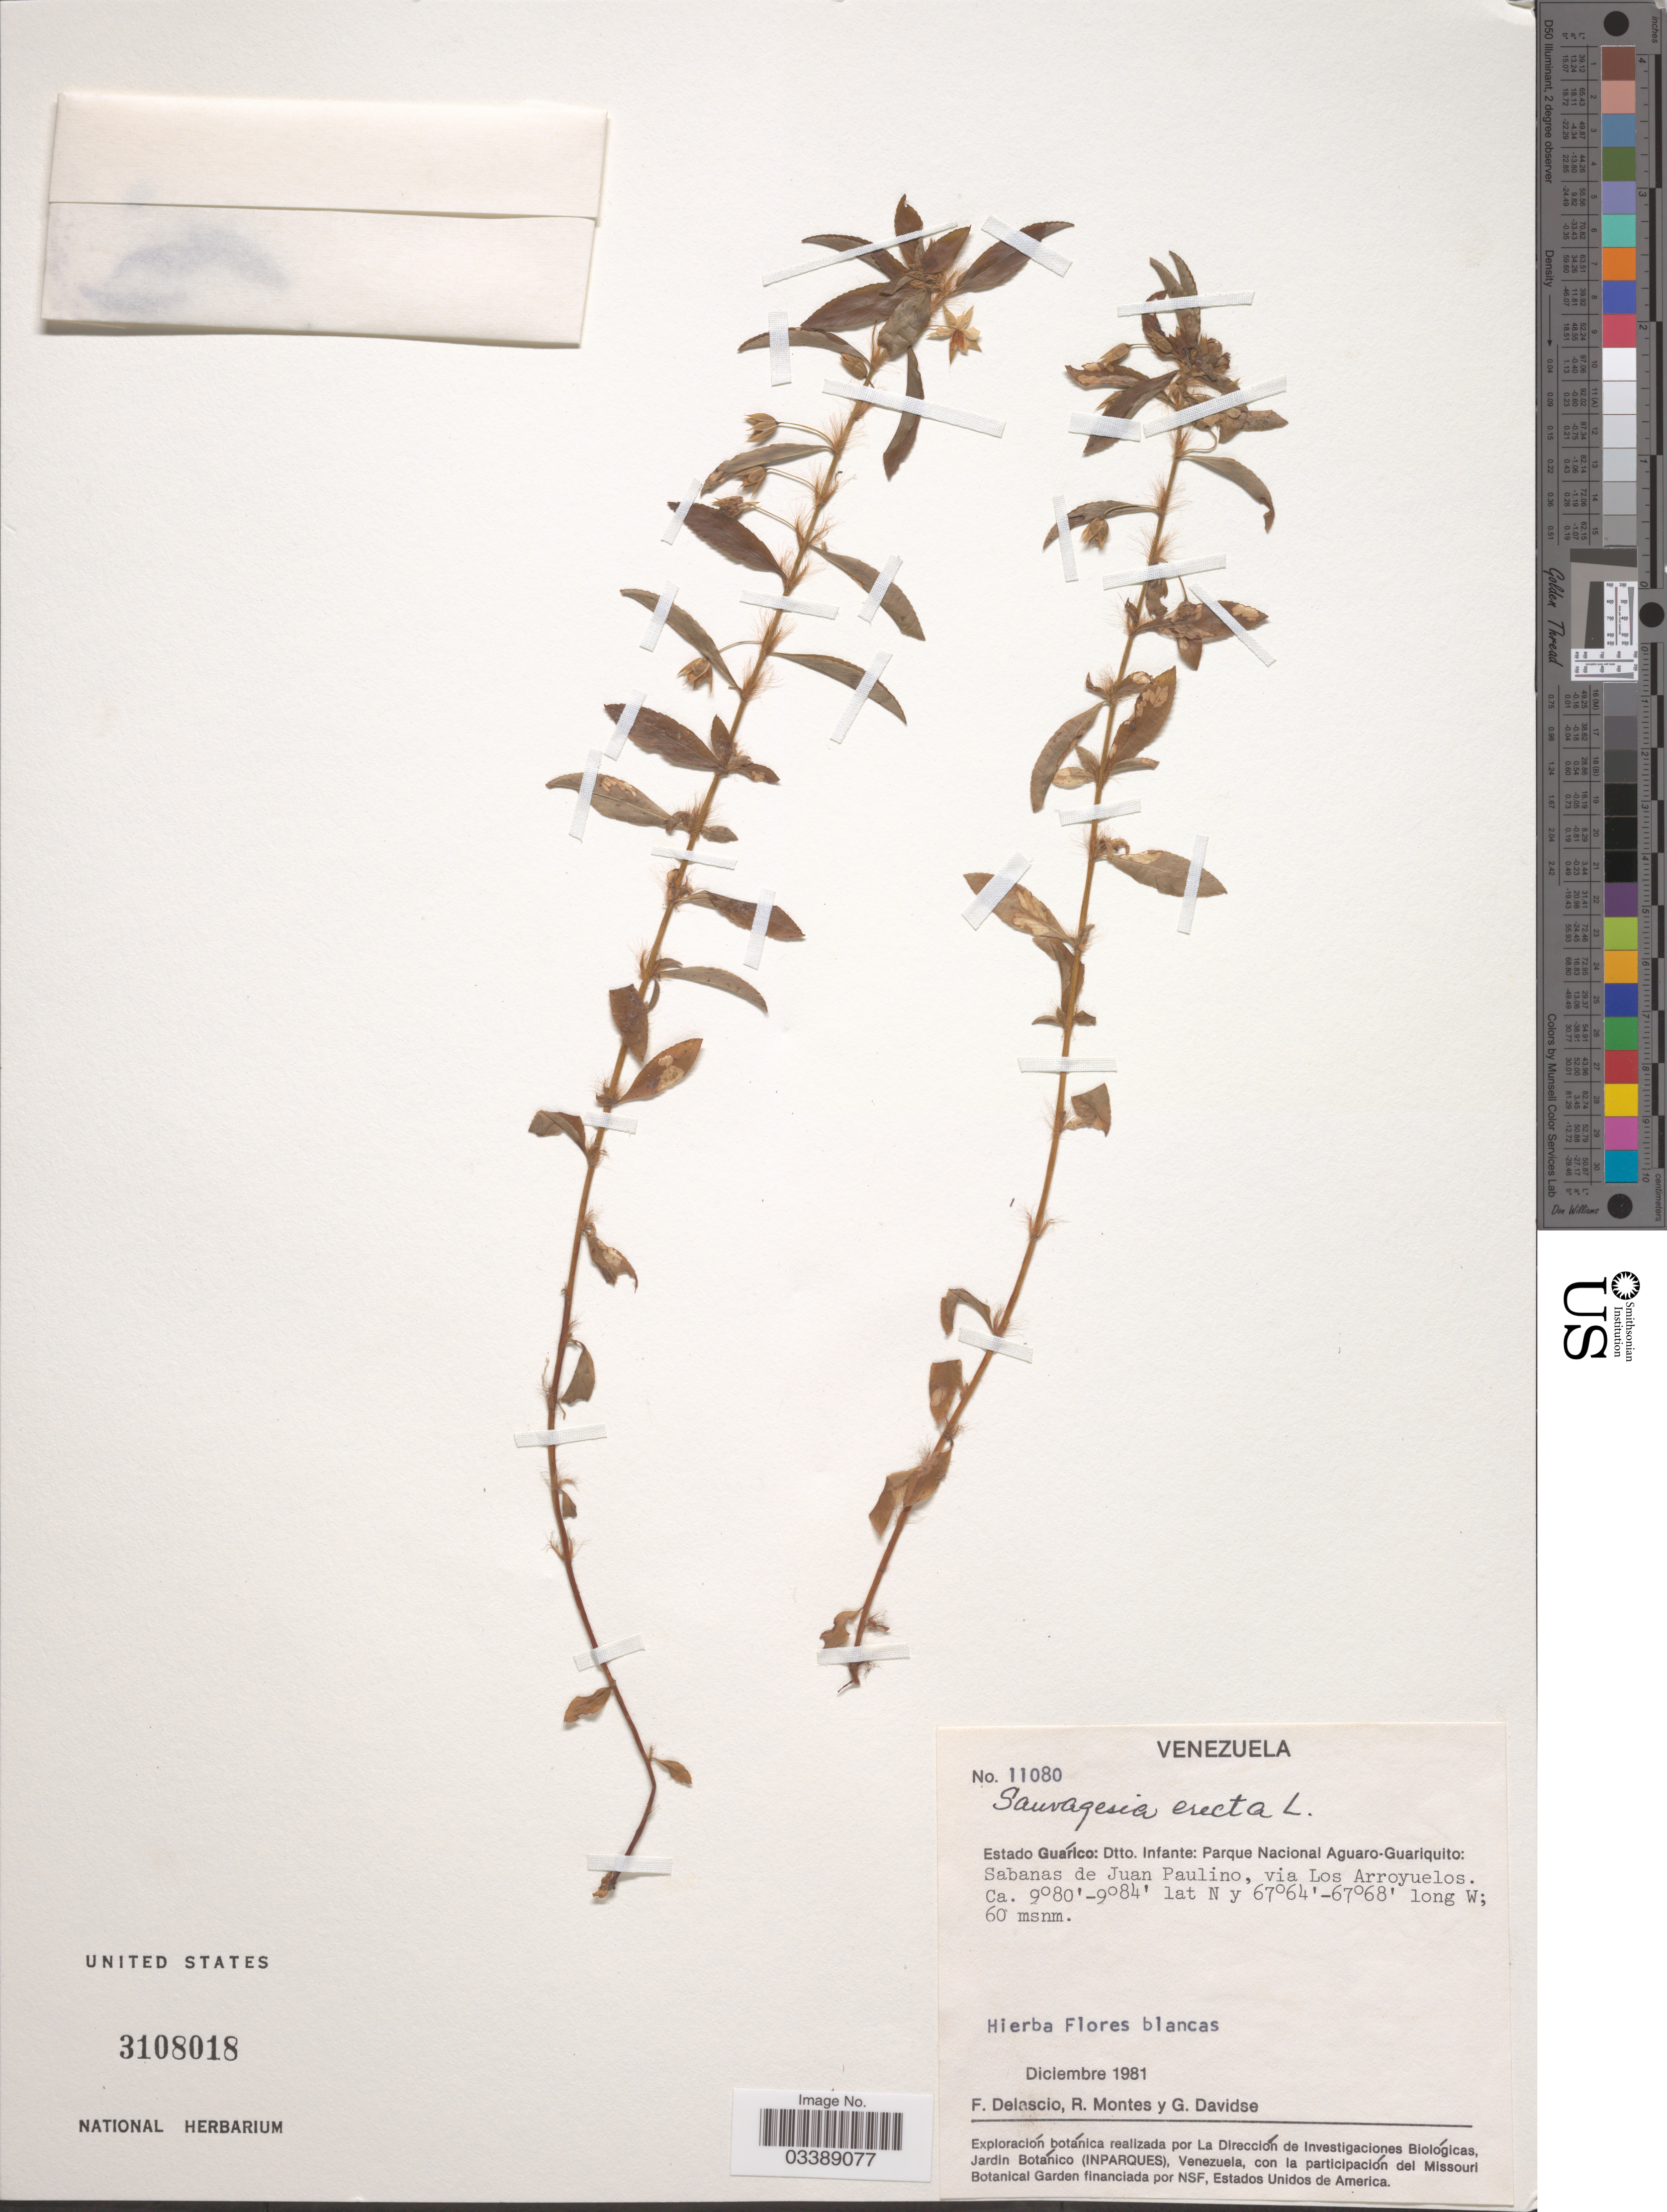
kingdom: Plantae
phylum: Tracheophyta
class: Magnoliopsida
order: Malpighiales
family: Ochnaceae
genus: Sauvagesia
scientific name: Sauvagesia erecta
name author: L.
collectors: F. Delascio C., R. Montes & G. Davidse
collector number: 11080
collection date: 1981-12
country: Venezuela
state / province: Guárico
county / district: Leonardo Infante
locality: Dtto. Infante: Parque Nacional Aguaro-Guariquito: Sabanas de Juan Paulino, via Los Arroyuelos.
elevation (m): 60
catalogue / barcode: US 3108018